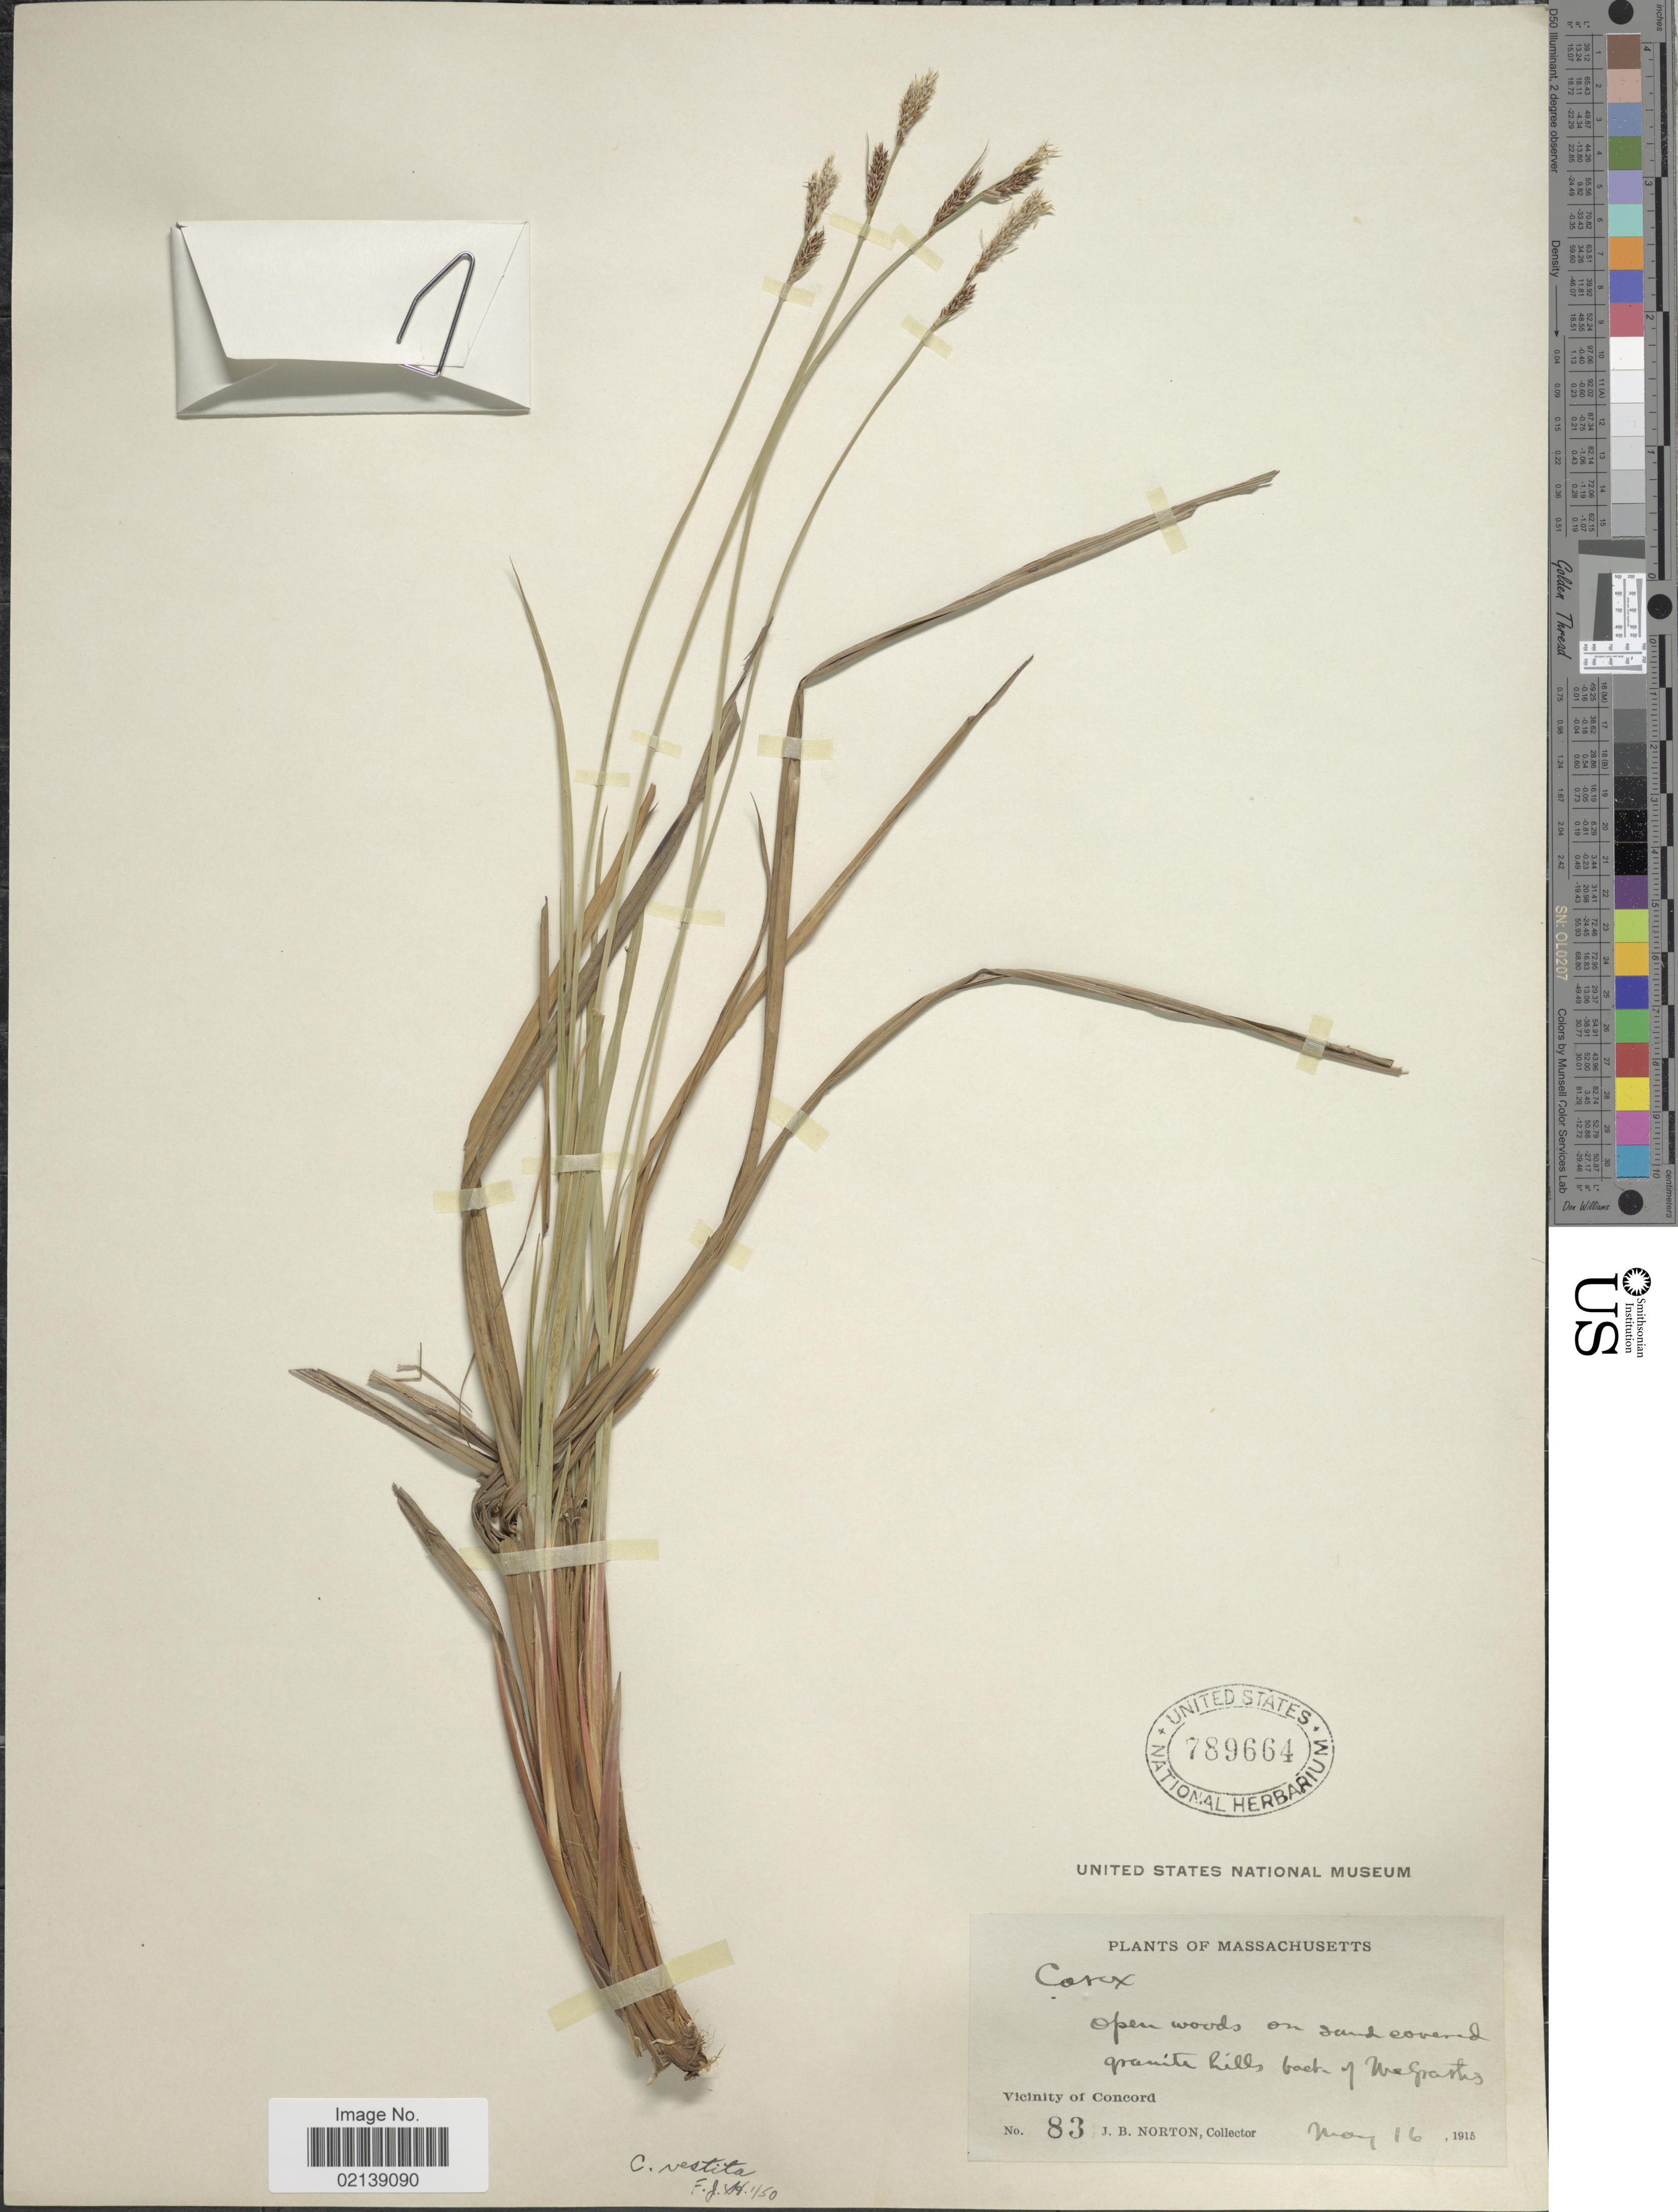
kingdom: Plantae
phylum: Tracheophyta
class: Liliopsida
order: Poales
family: Cyperaceae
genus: Carex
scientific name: Carex vestita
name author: Willd.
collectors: J. B. Norton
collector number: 83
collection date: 1915-05-16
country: United States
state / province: Massachusetts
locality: Open woods on sand covered granite hills back of McGraths, Vicinity of Concord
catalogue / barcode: US 789664